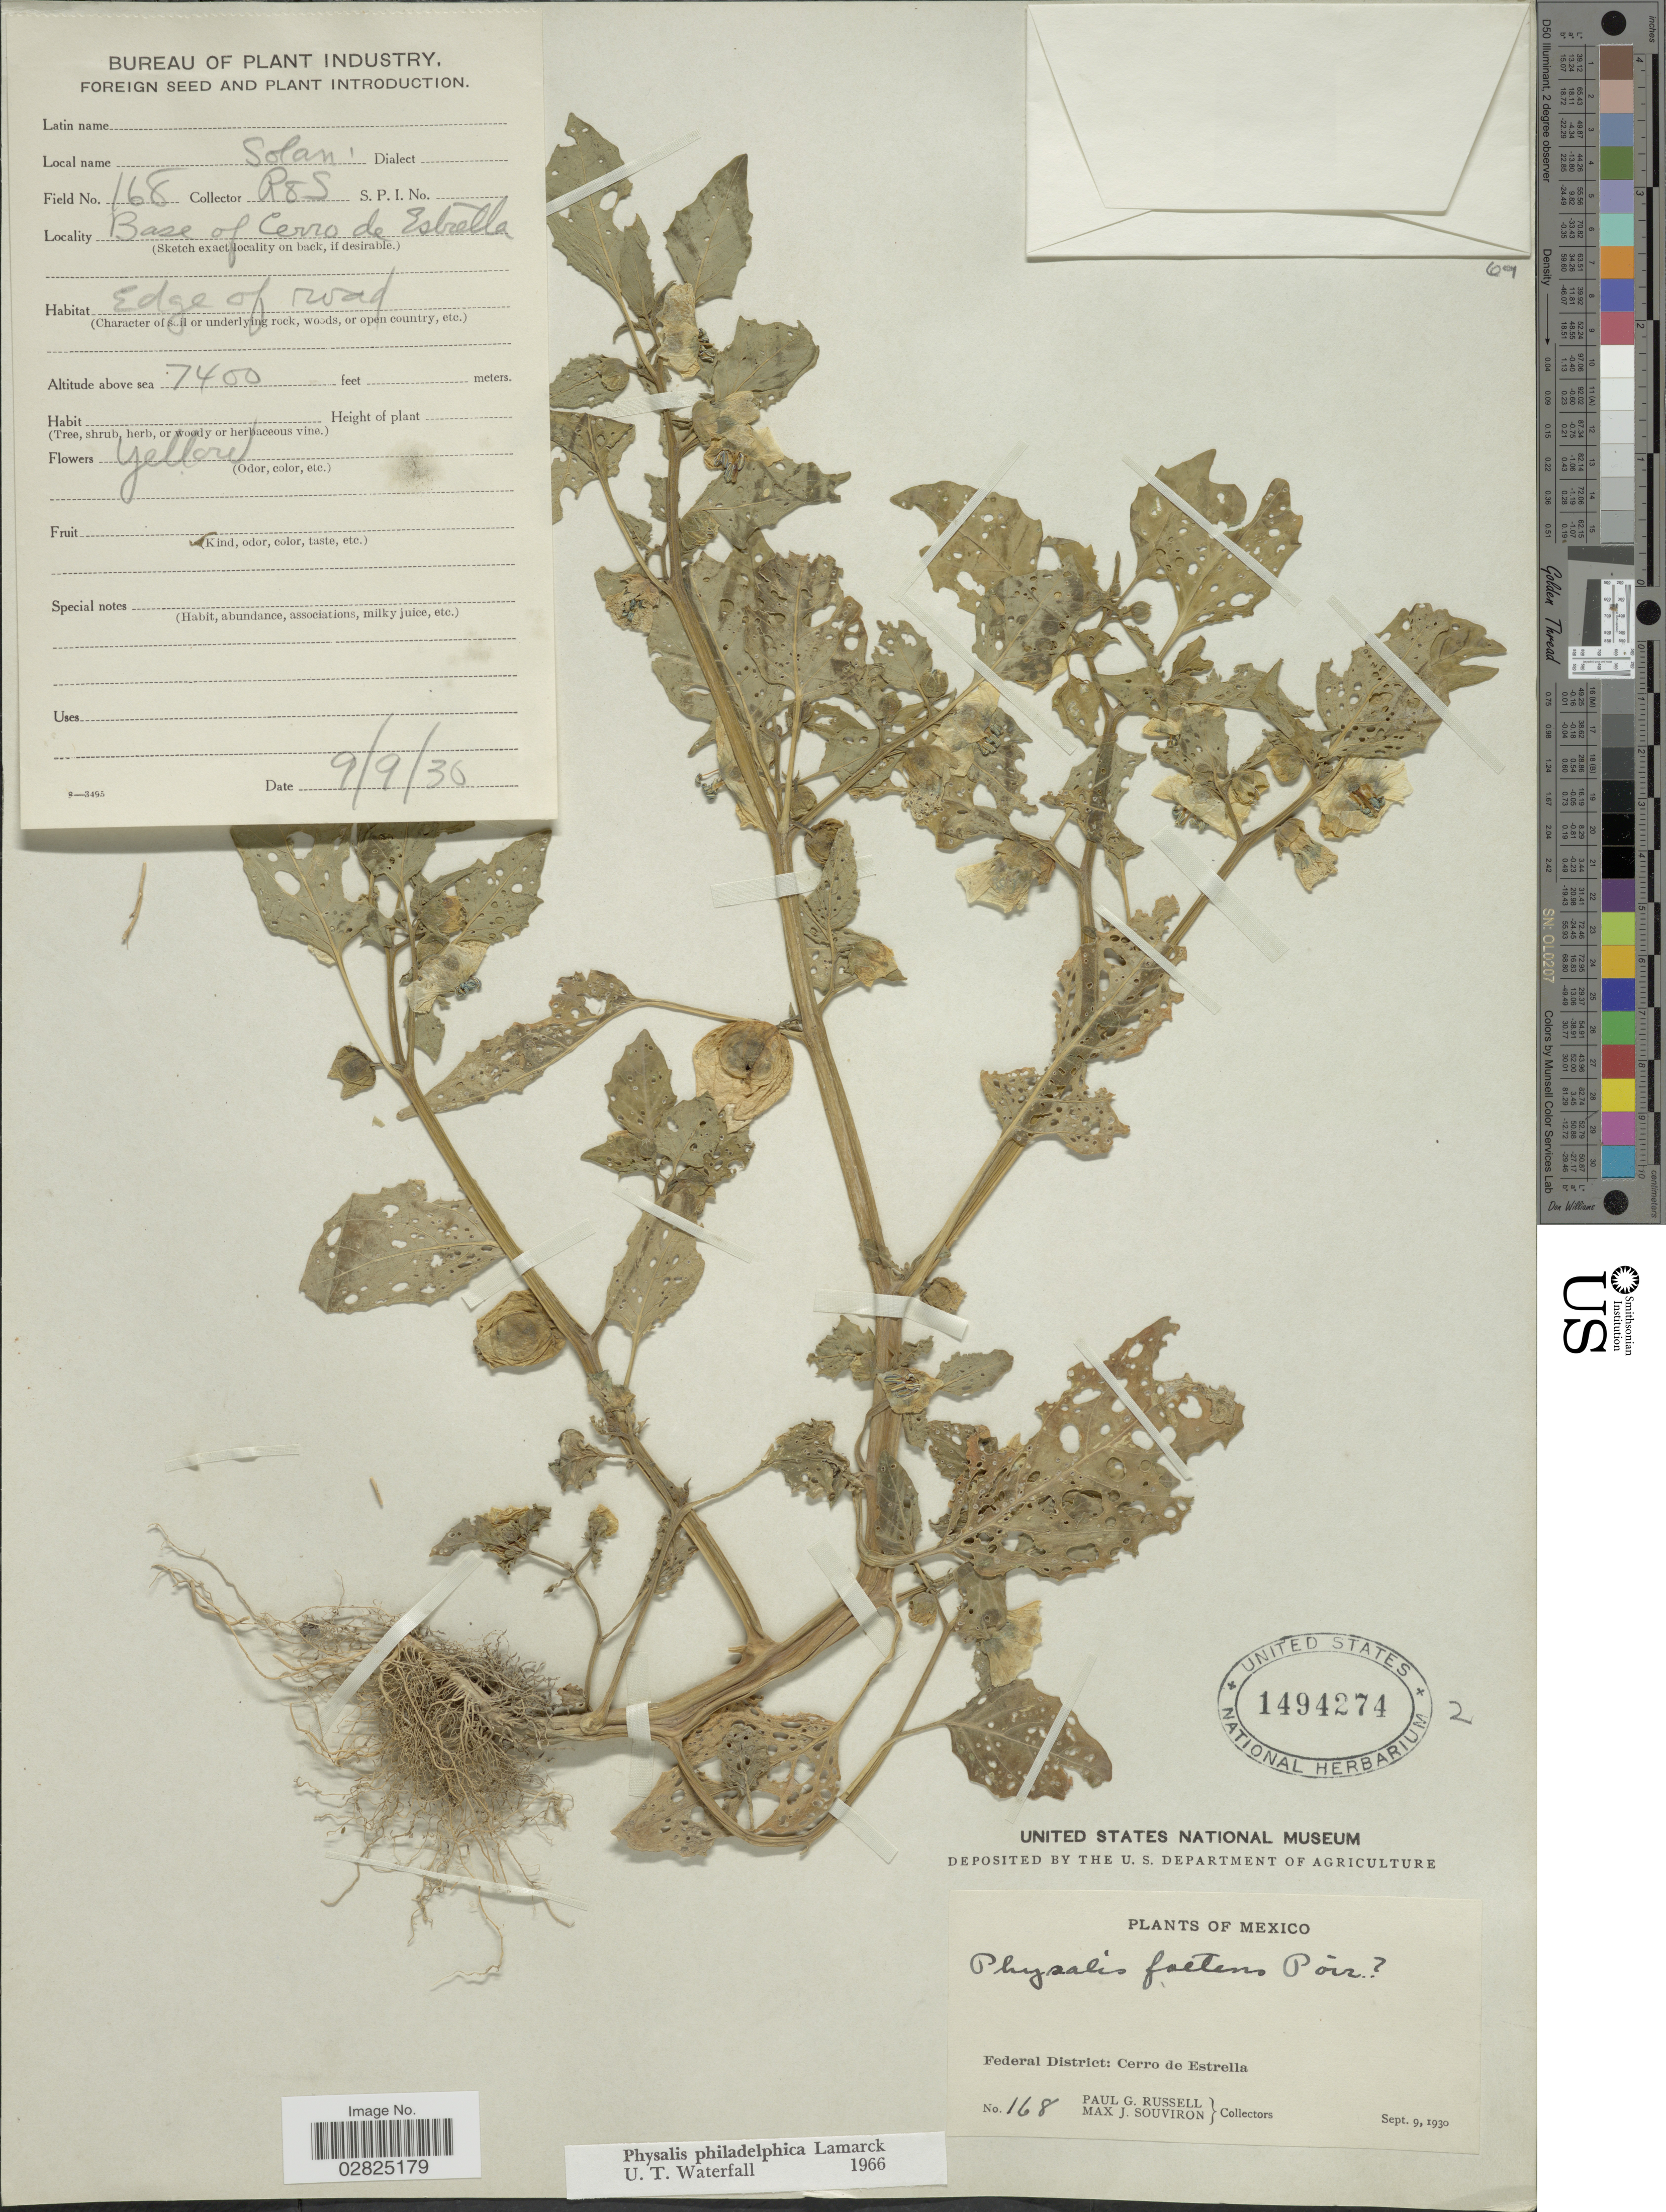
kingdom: Plantae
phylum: Tracheophyta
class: Magnoliopsida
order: Solanales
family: Solanaceae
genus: Physalis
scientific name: Physalis philadelphica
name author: Lam.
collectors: P. G. Russell & M. J. Souviron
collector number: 168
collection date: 1930-09-09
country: Mexico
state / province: Distrito Federal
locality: Federal District: Cerro de Estrella.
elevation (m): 2256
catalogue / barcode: US 1494274